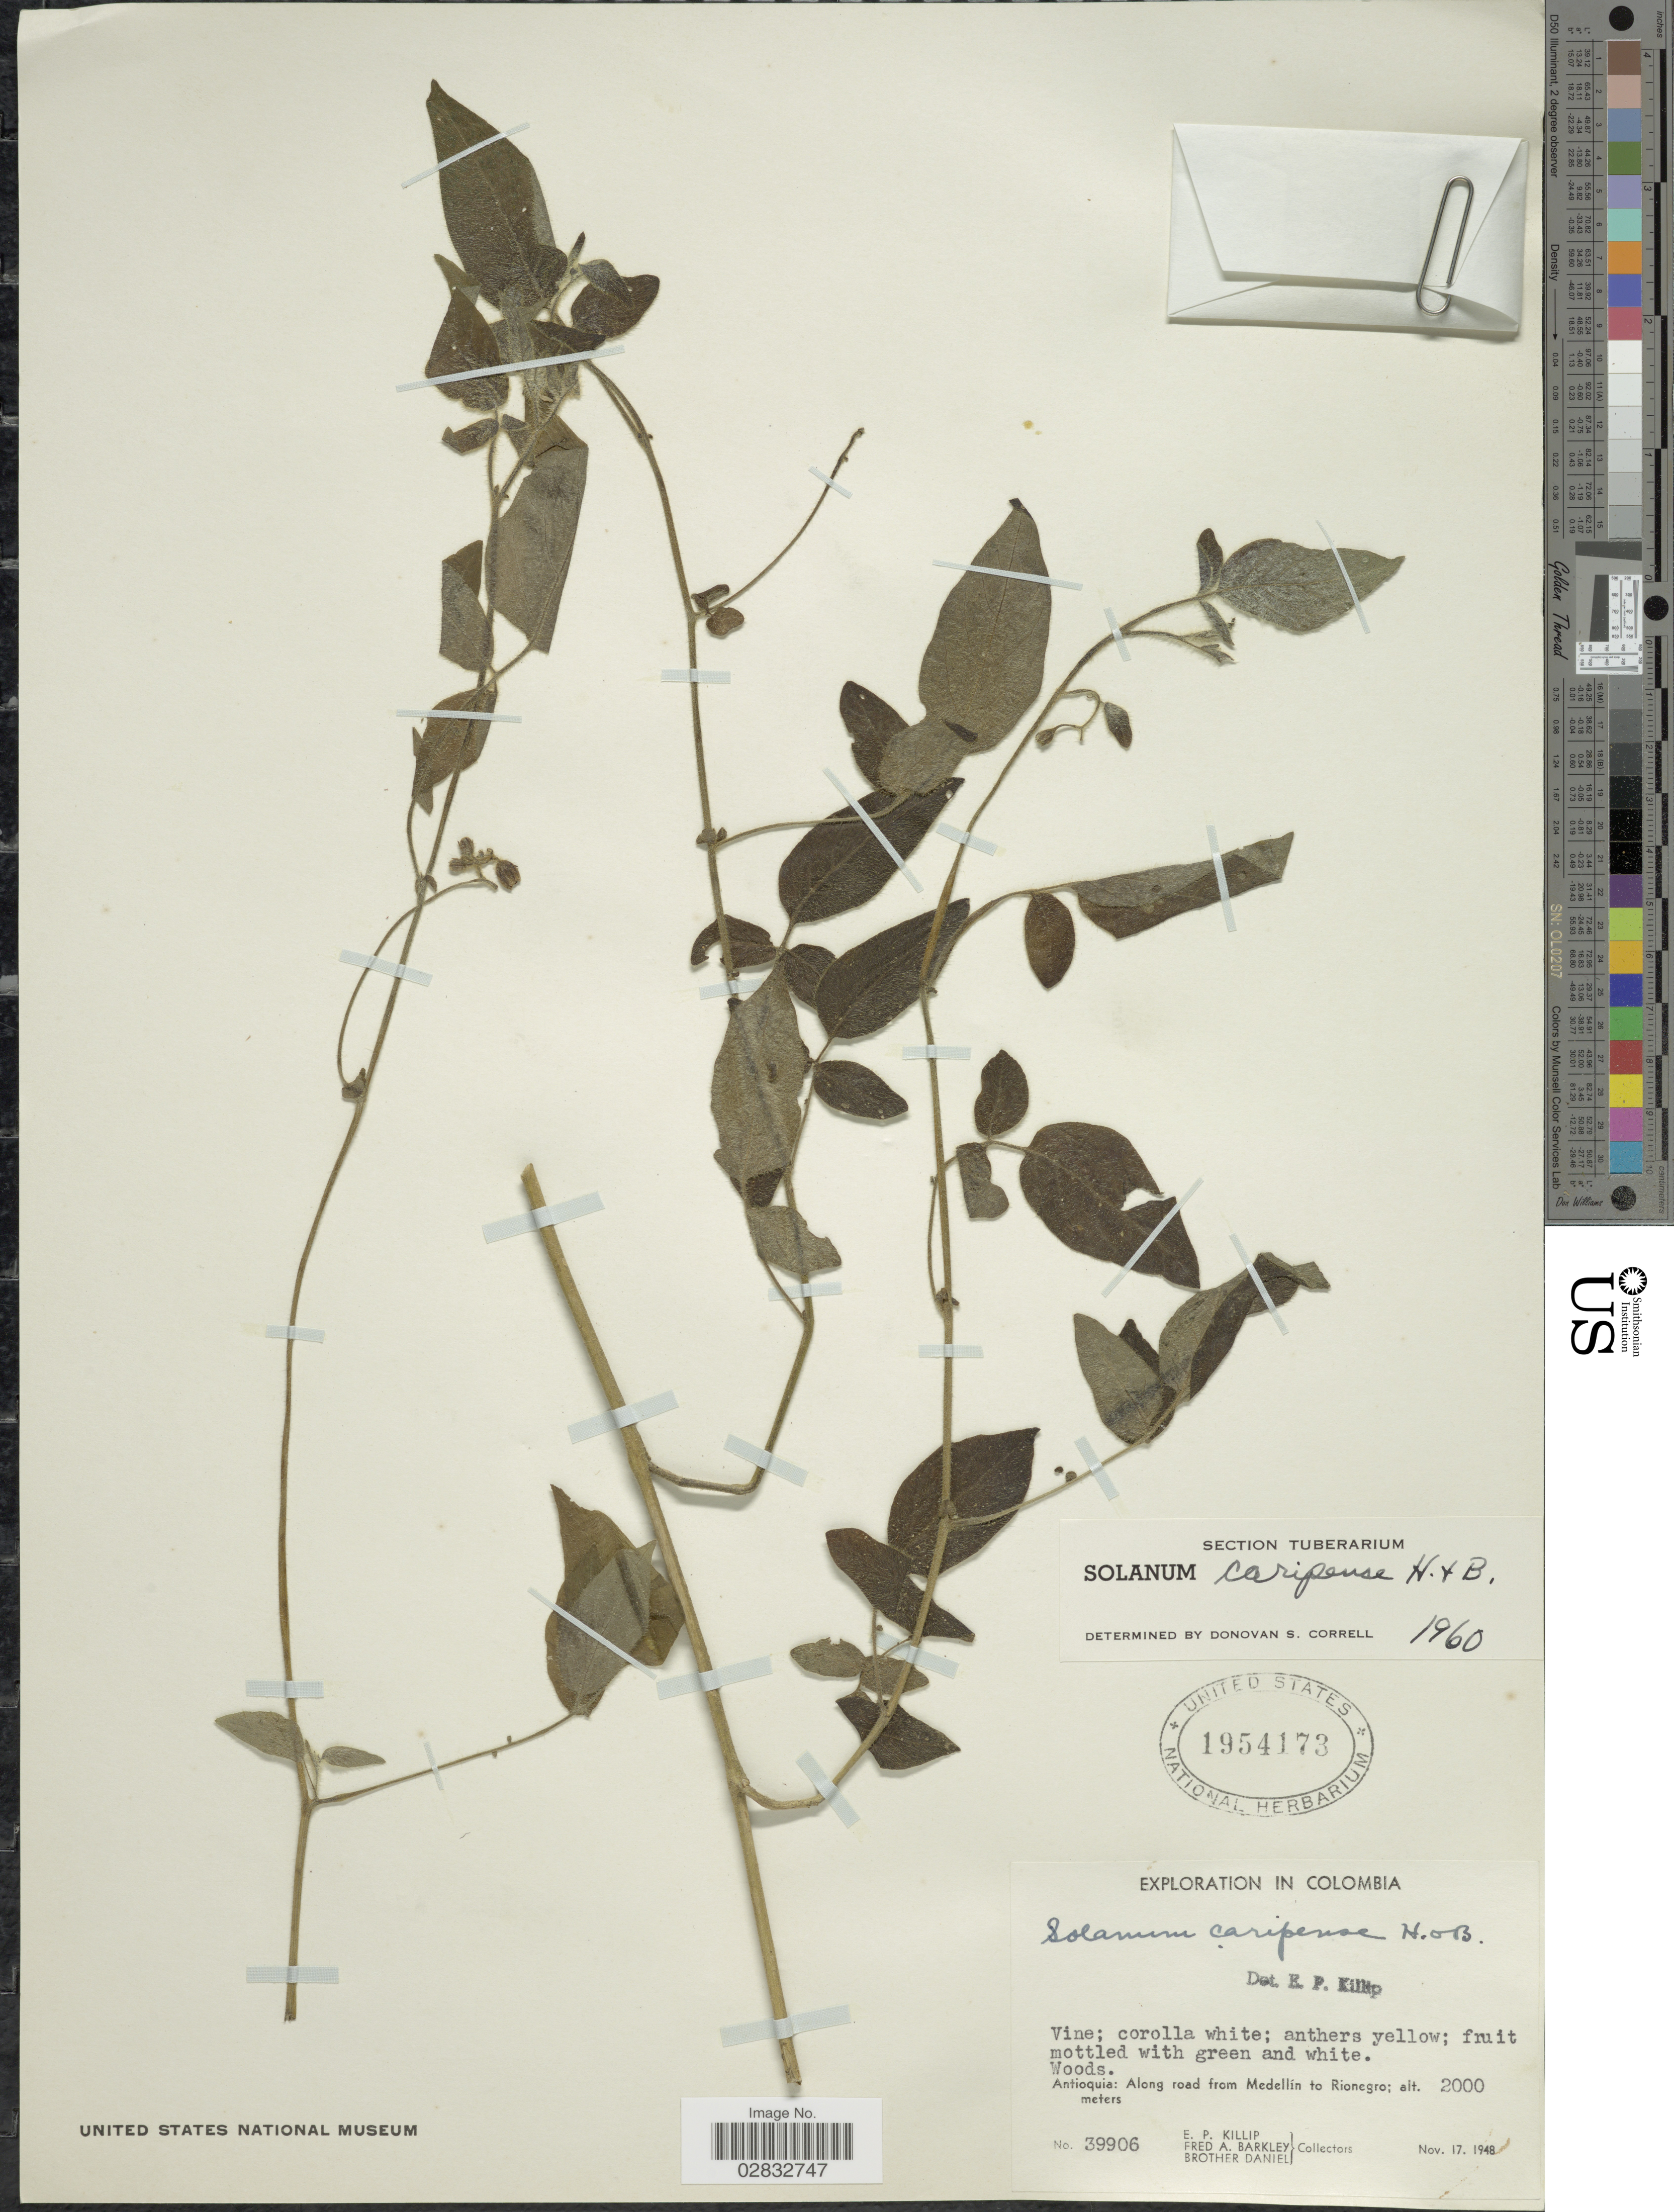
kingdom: Plantae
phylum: Tracheophyta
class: Magnoliopsida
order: Solanales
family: Solanaceae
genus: Solanum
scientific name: Solanum caripense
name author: Humb. & Bonpl. ex Dunal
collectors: E. P. Killip, F. A. Barkley & Bro. Daniel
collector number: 39906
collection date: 1948-11-17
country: Colombia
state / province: Antioquia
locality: Along road from Medellín to Rionegro.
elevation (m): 2000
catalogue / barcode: US 1954173